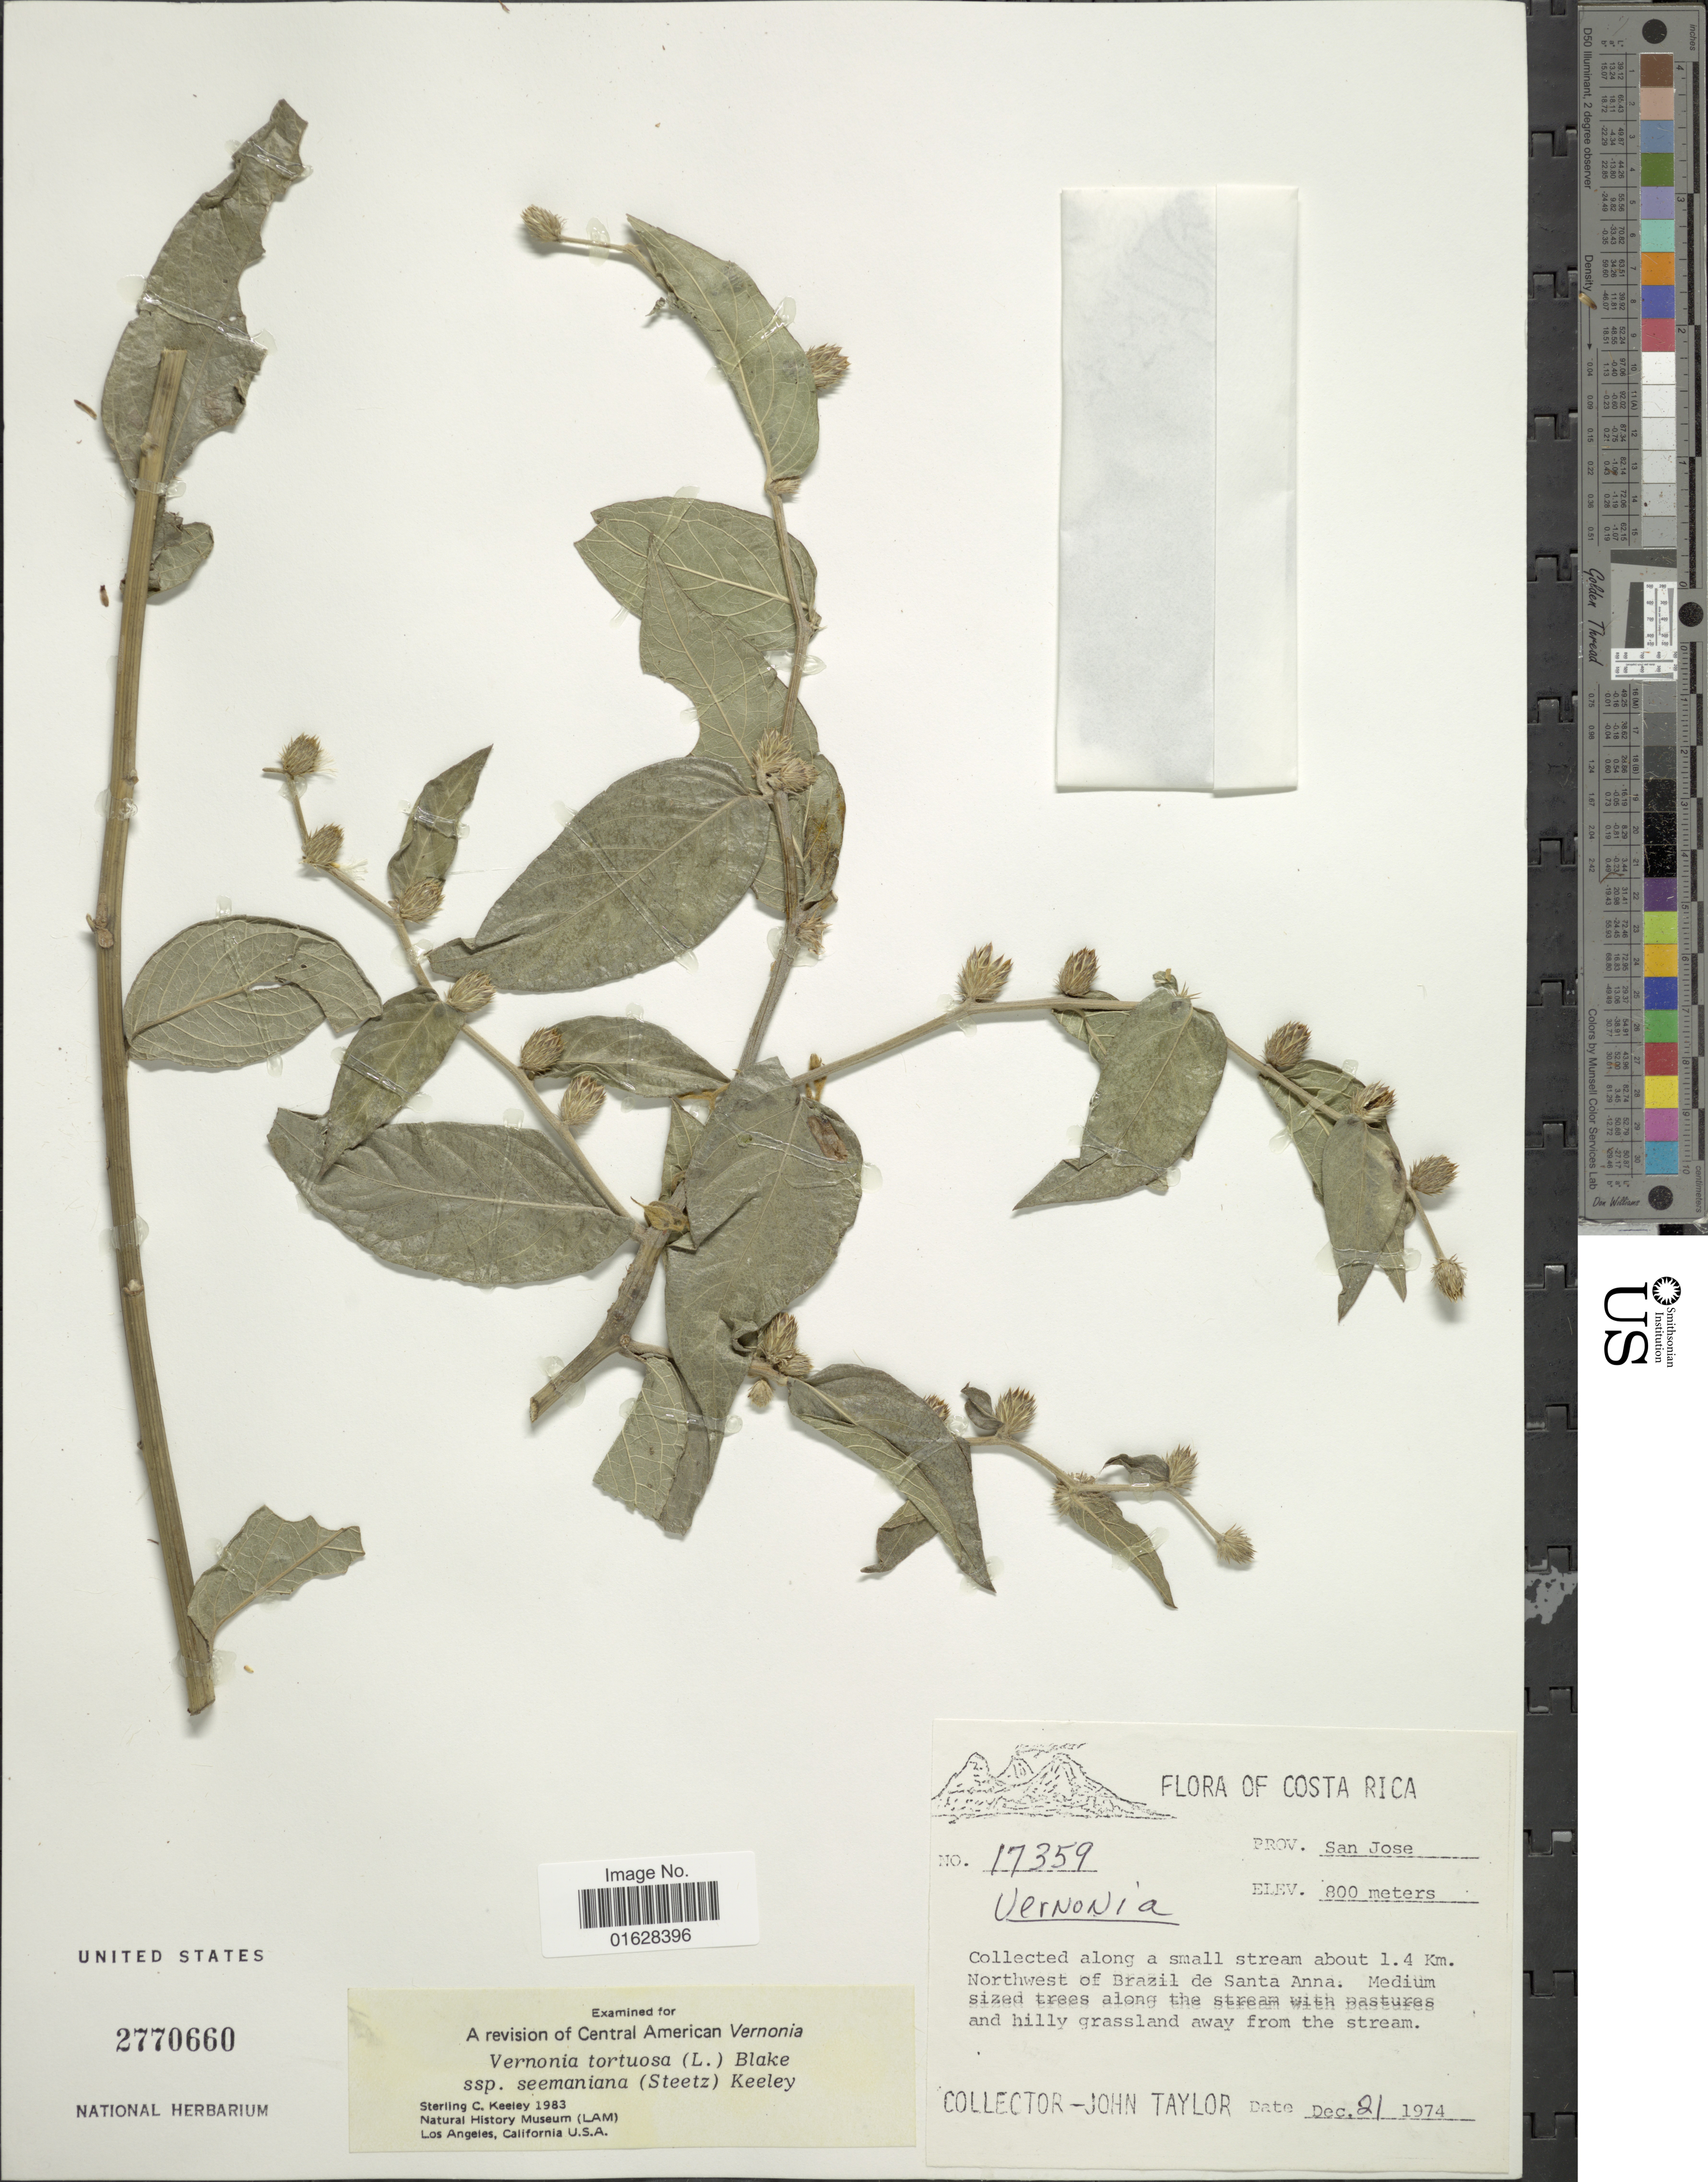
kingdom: Plantae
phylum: Tracheophyta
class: Magnoliopsida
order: Asterales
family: Asteraceae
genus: Lepidaploa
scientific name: Lepidaploa tortuosa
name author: (L.) H. Rob.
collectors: J. Taylor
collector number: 17359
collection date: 1974-12-21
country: Costa Rica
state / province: San José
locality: Prov. San Jose, about 1.4 km northwest of Brazil de Santa Anna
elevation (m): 800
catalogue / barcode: US 2770660